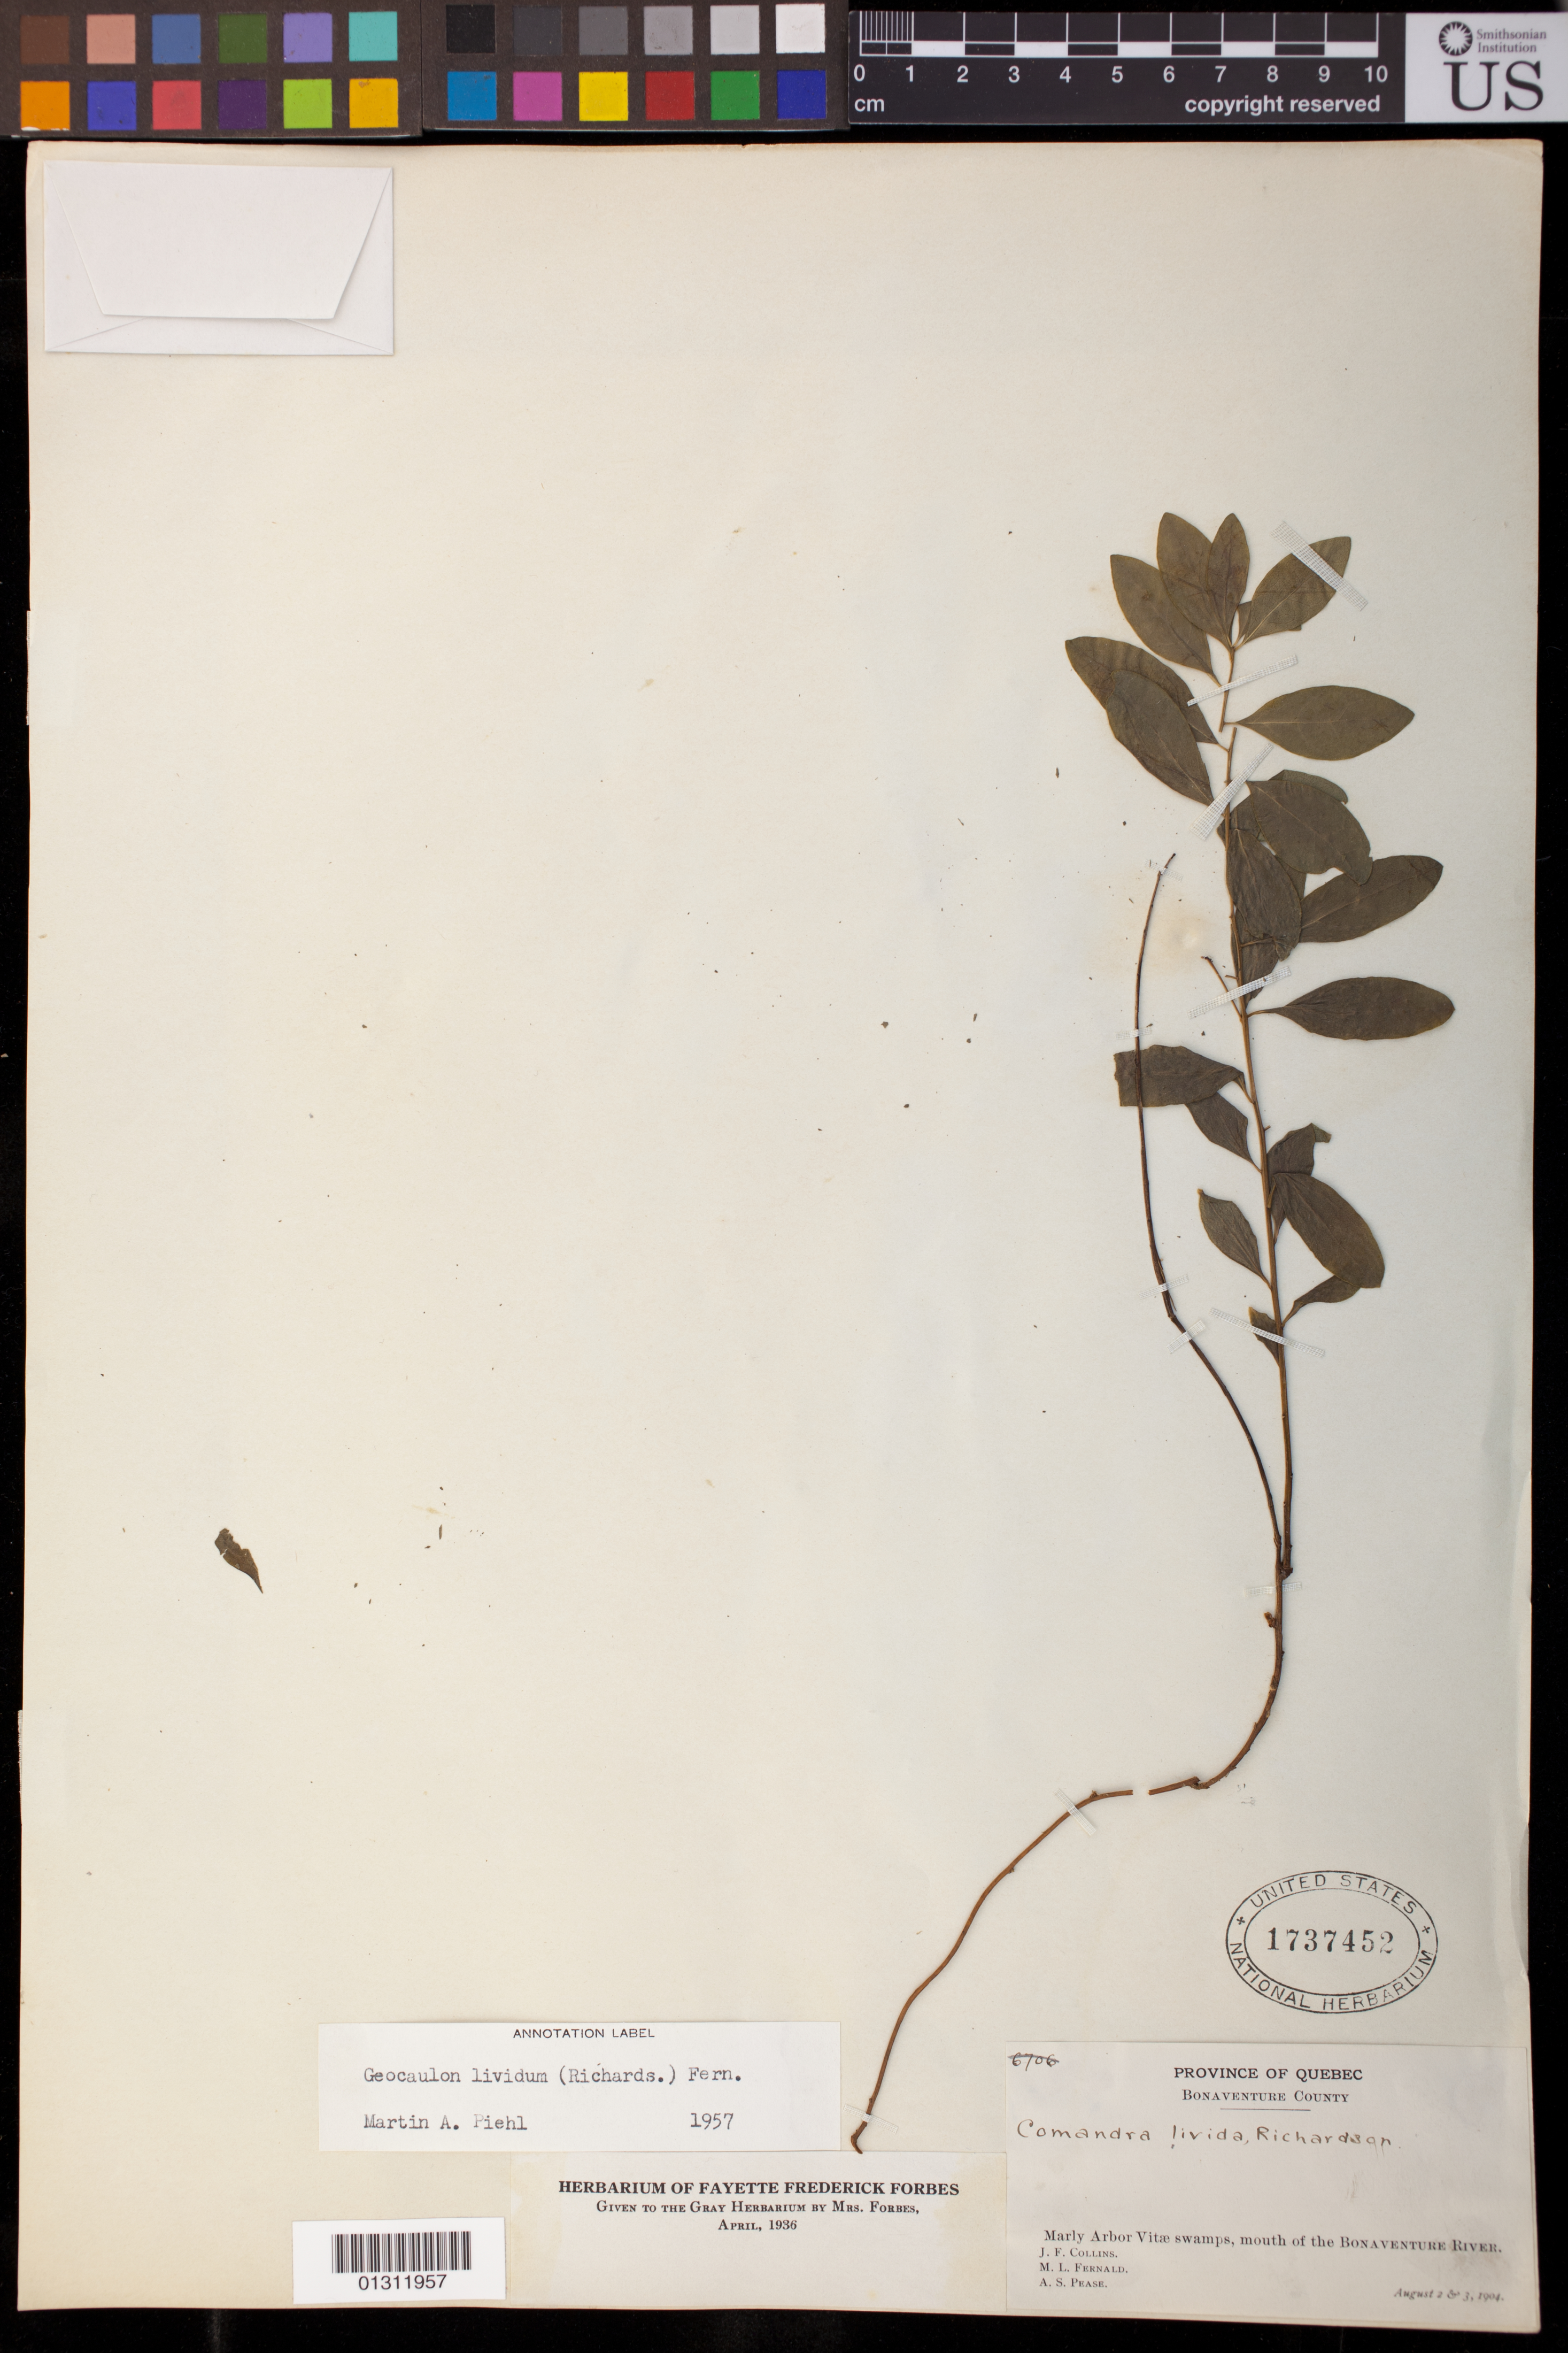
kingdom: Plantae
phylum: Tracheophyta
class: Magnoliopsida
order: Santalales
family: Comandraceae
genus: Geocaulon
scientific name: Geocaulon lividum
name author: (Richardson) Fernald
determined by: Piehl, M. A.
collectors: J. Collins, M. L. Fernald & A. S. Pease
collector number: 6706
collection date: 1904-08-02,1904-08-03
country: Canada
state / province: Quebec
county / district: Bonaventure County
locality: Marly Arbor Vitae swamps, mouth of the Bonaventure River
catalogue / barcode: US 1737452